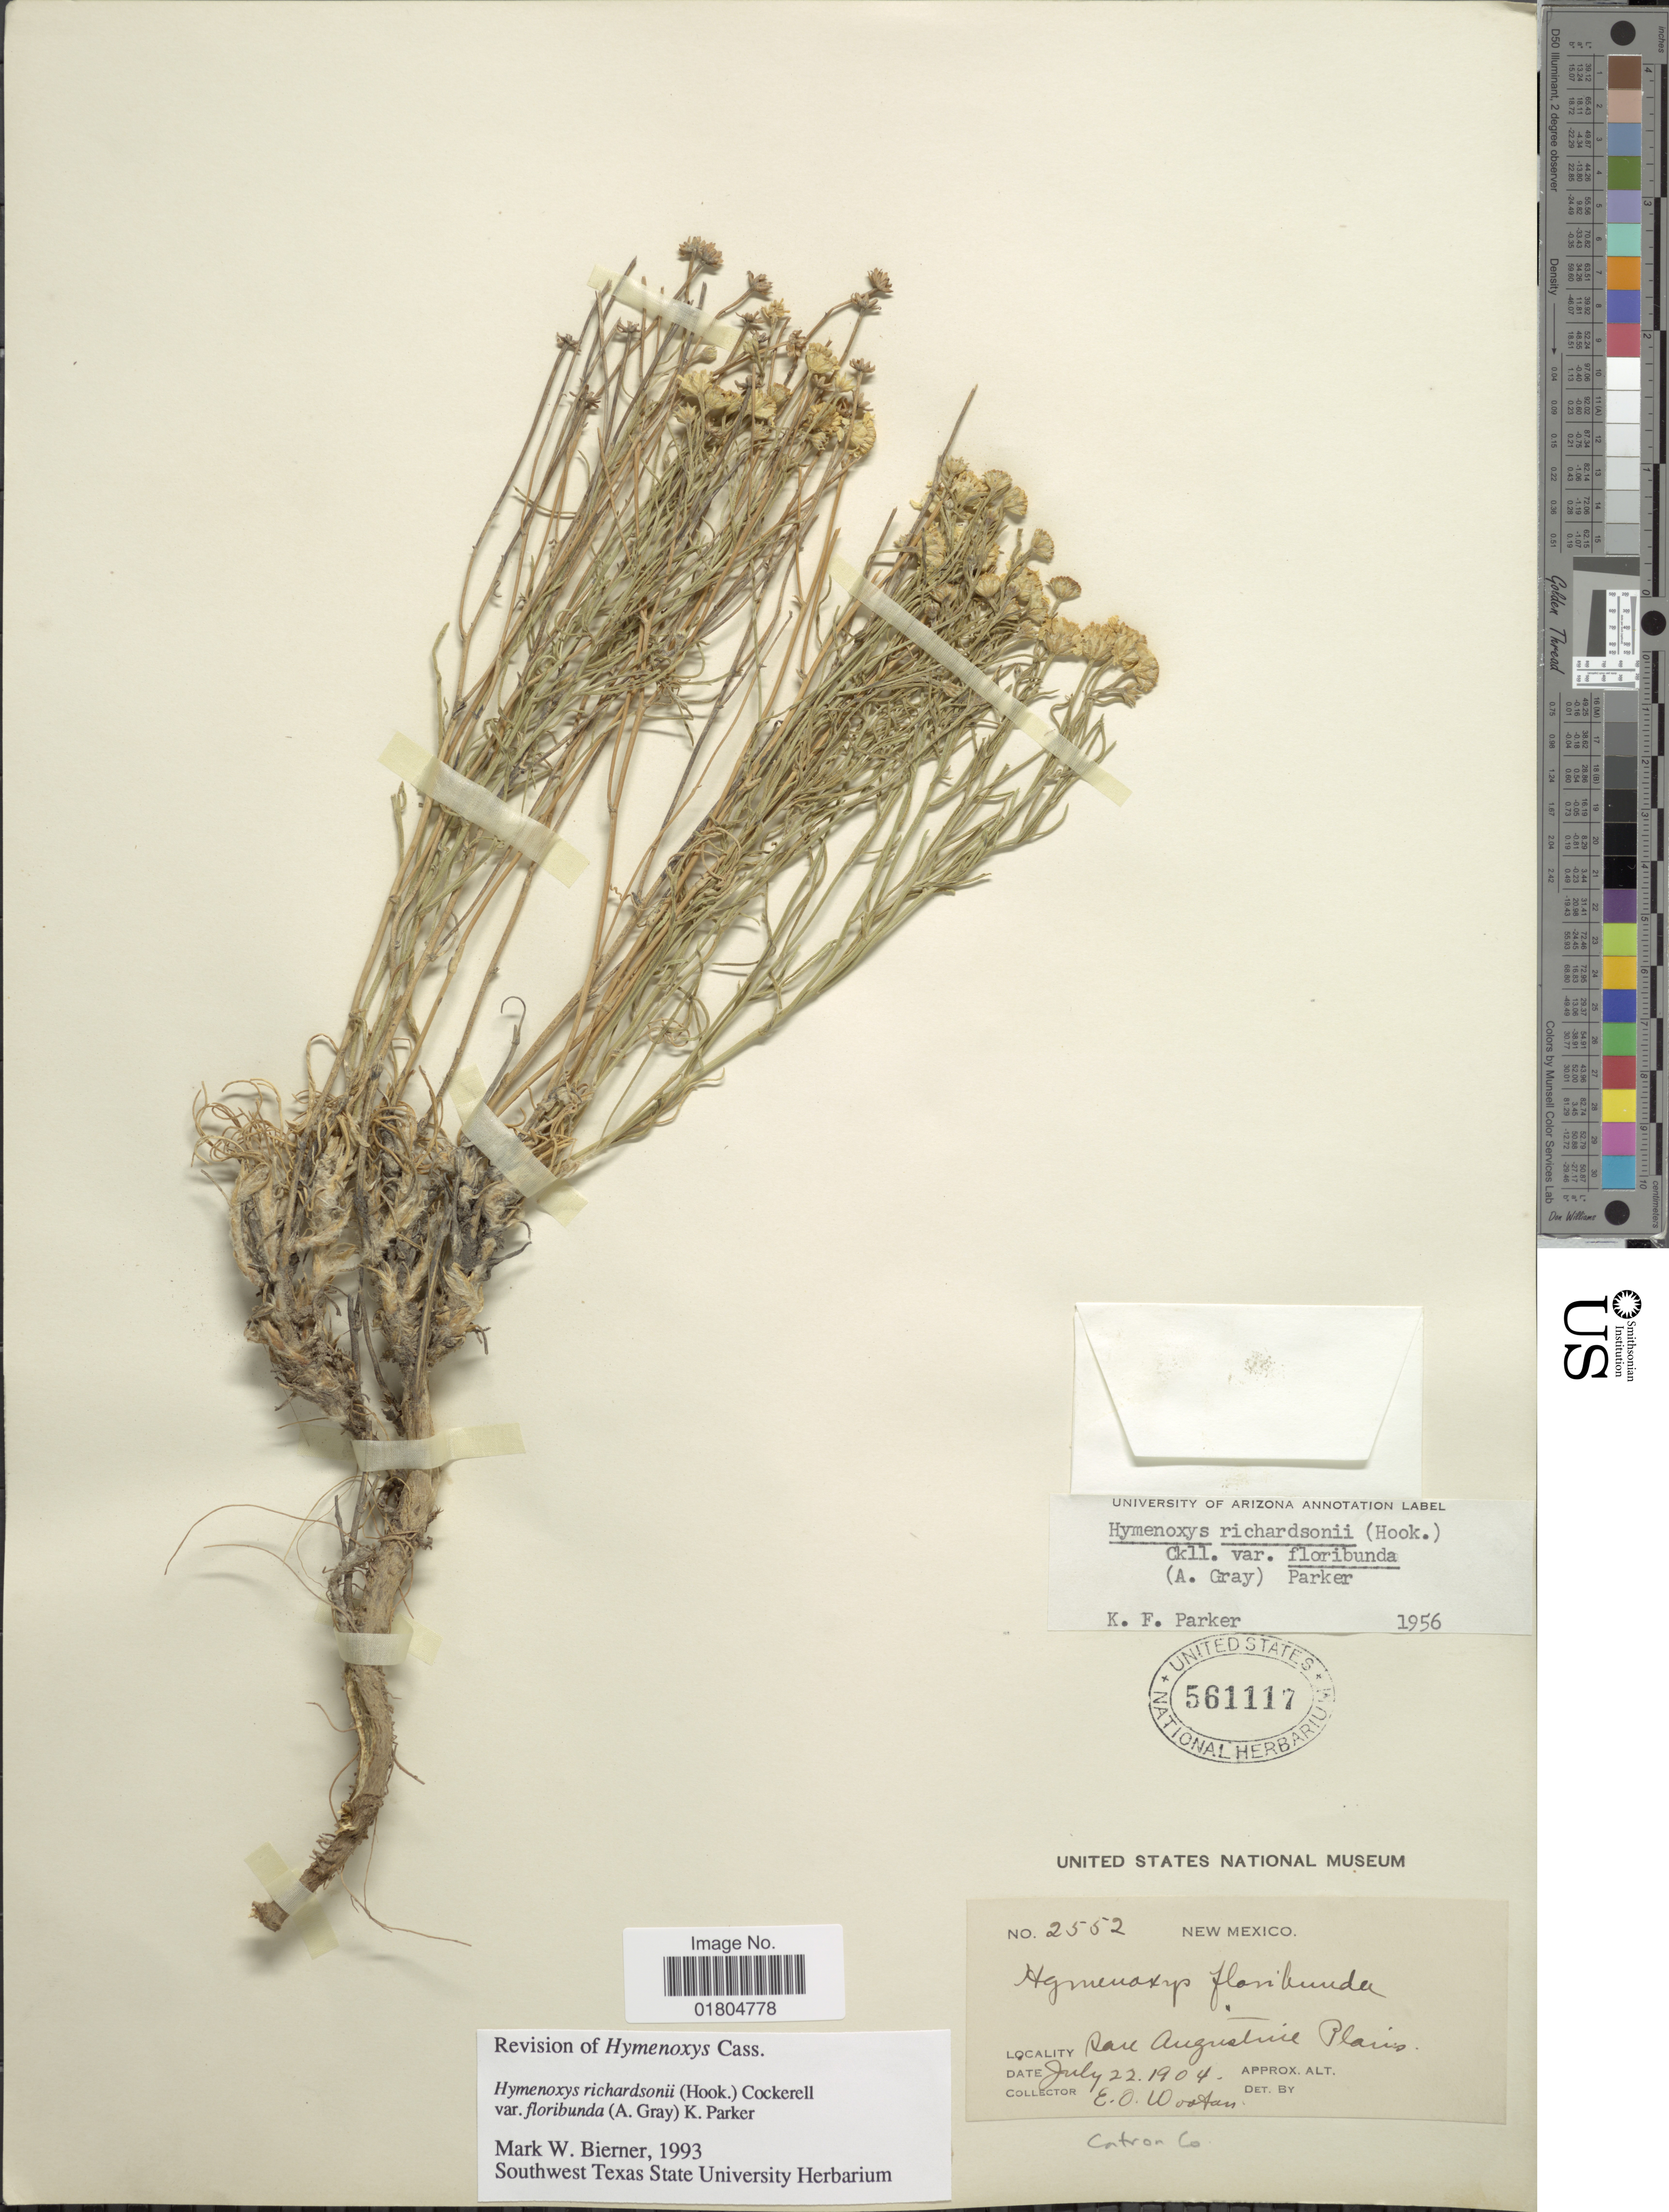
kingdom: Plantae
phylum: Tracheophyta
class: Magnoliopsida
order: Asterales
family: Asteraceae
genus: Hymenoxys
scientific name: Hymenoxys richardsonii var. floribunda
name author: (A. Gray) K.F. Parker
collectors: E. O. Wooton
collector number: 2552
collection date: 1904-07-22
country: United States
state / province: New Mexico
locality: San Augustine Plains. Catron Co.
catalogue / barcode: US 561117